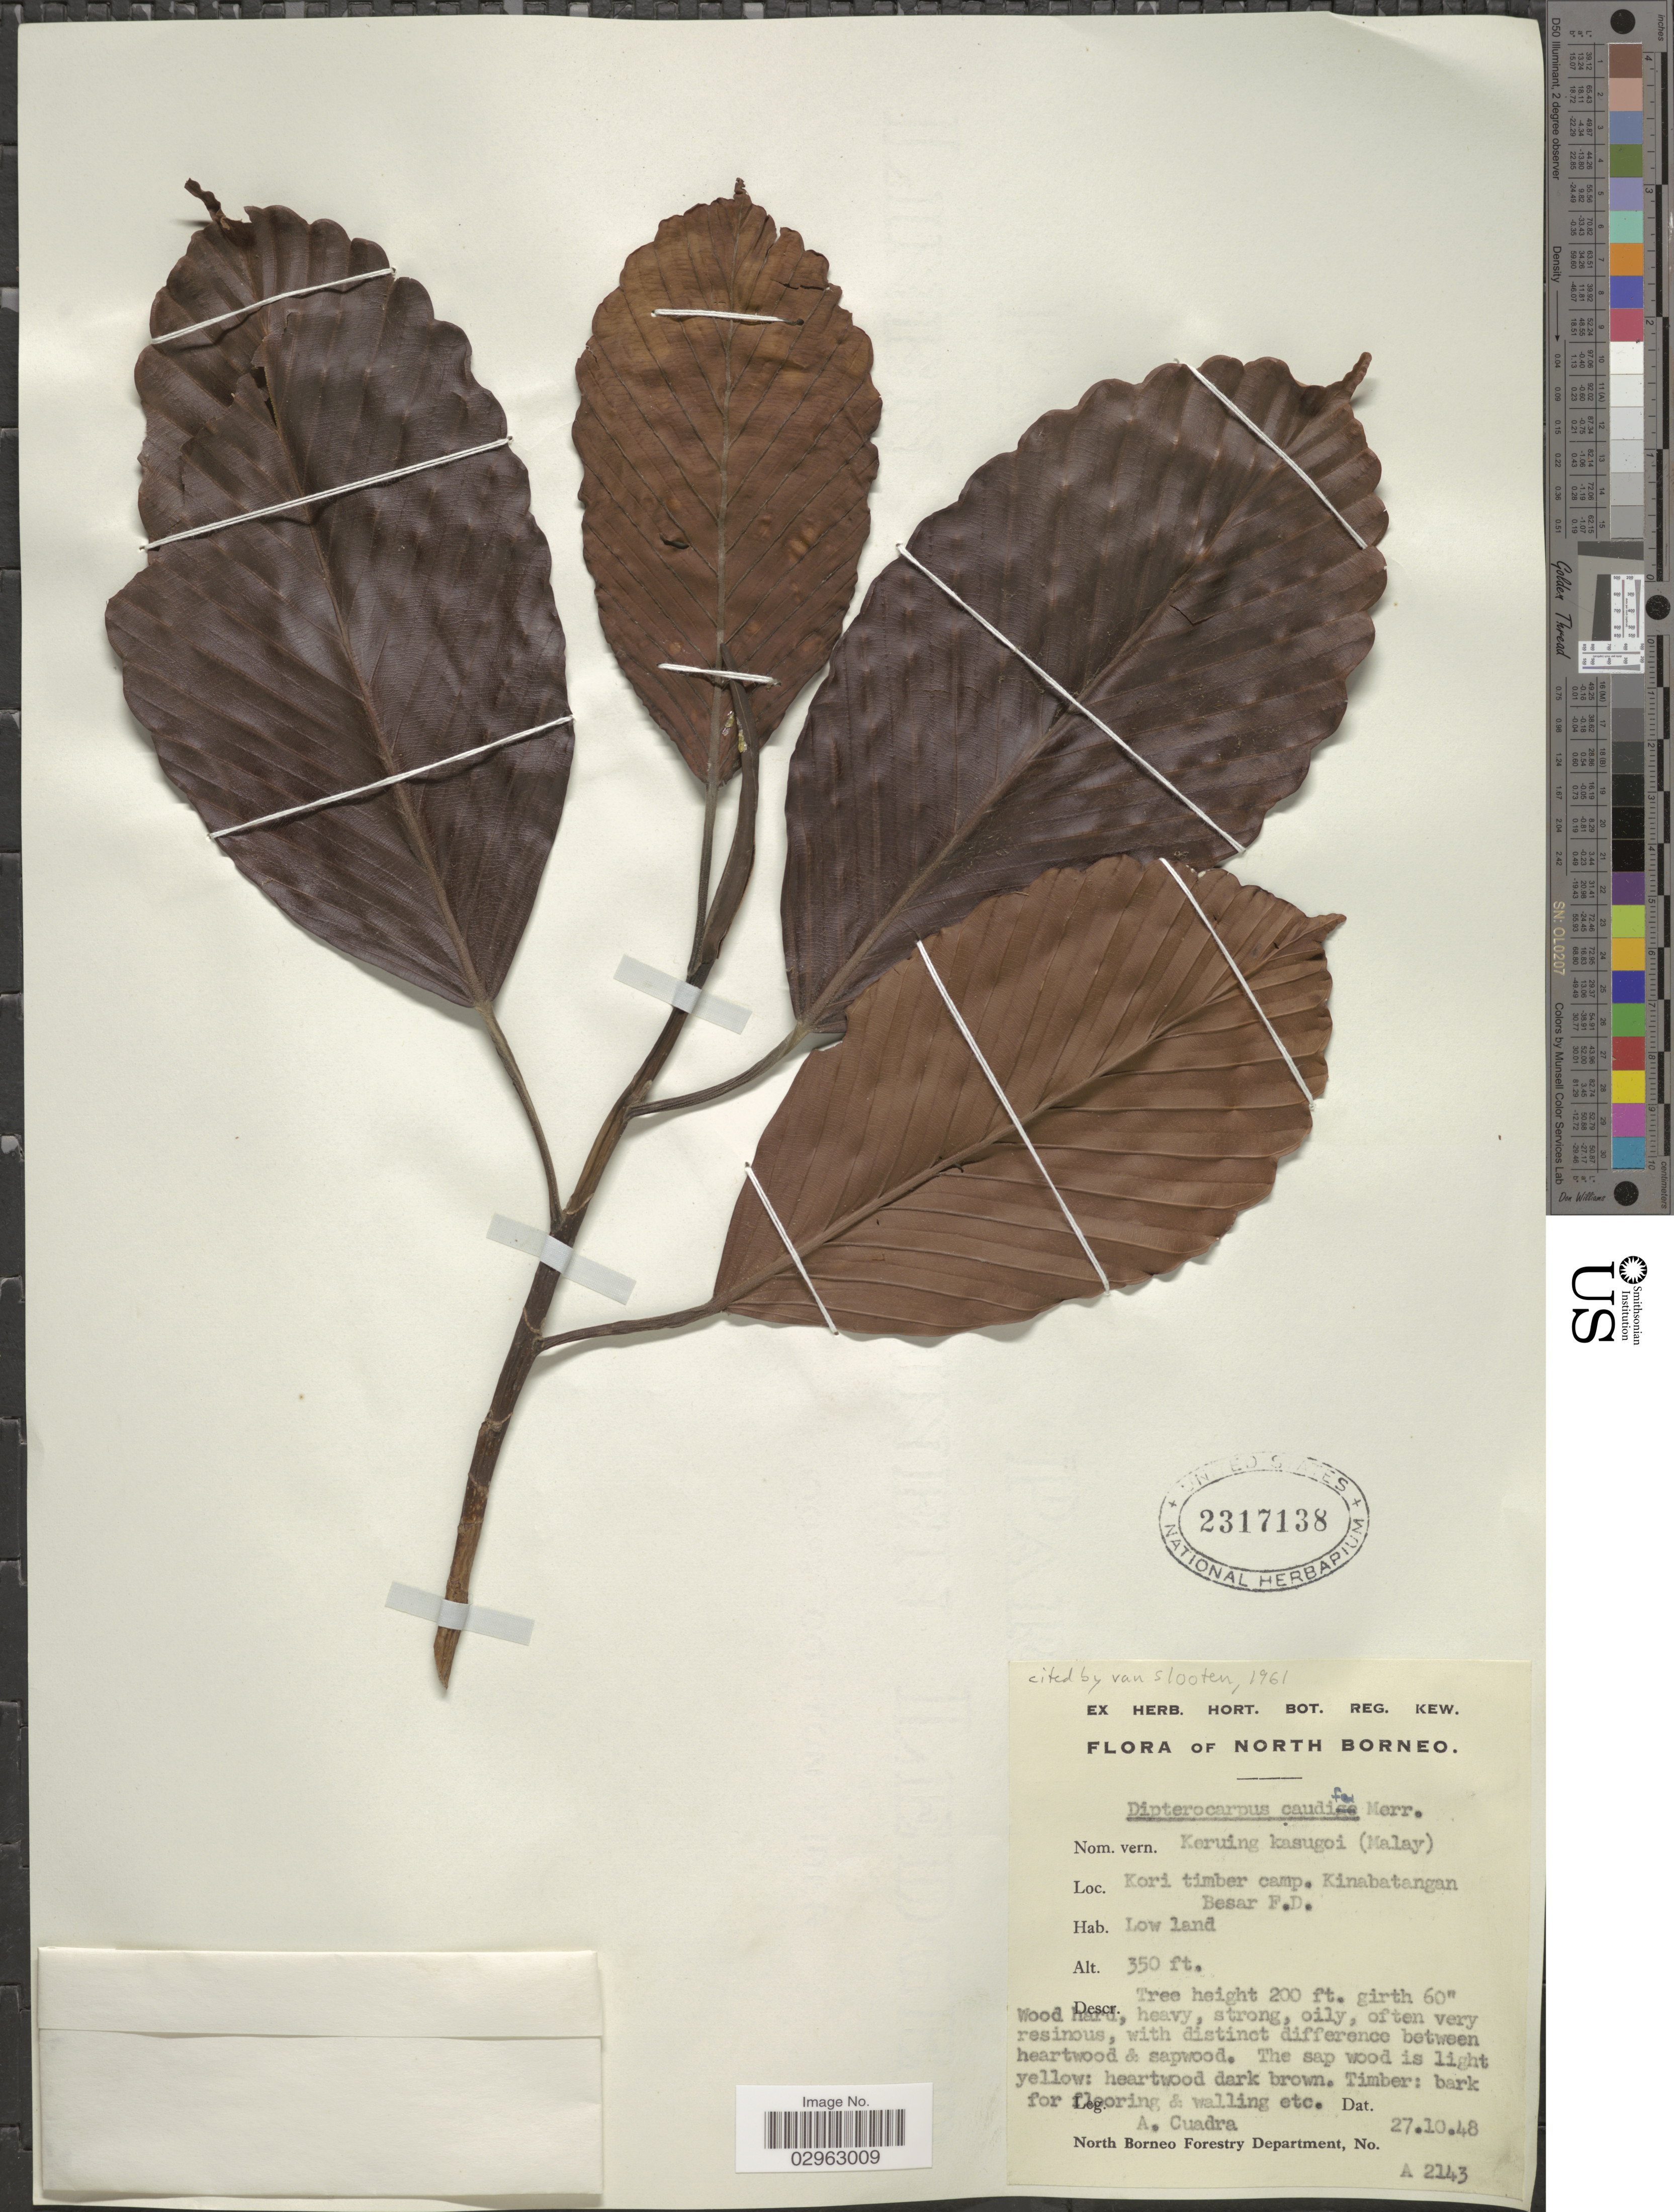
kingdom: Plantae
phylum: Tracheophyta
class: Magnoliopsida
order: Malvales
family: Dipterocarpaceae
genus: Dipterocarpus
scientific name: Dipterocarpus caudiferus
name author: Merr.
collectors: A. Cuadra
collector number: A 2143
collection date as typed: Transcribed d/m/y: 27/10/48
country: Malaysia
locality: North Borneo. Kori timber camp. Kinabatangan Besar F.D.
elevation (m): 107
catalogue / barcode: US 2317138